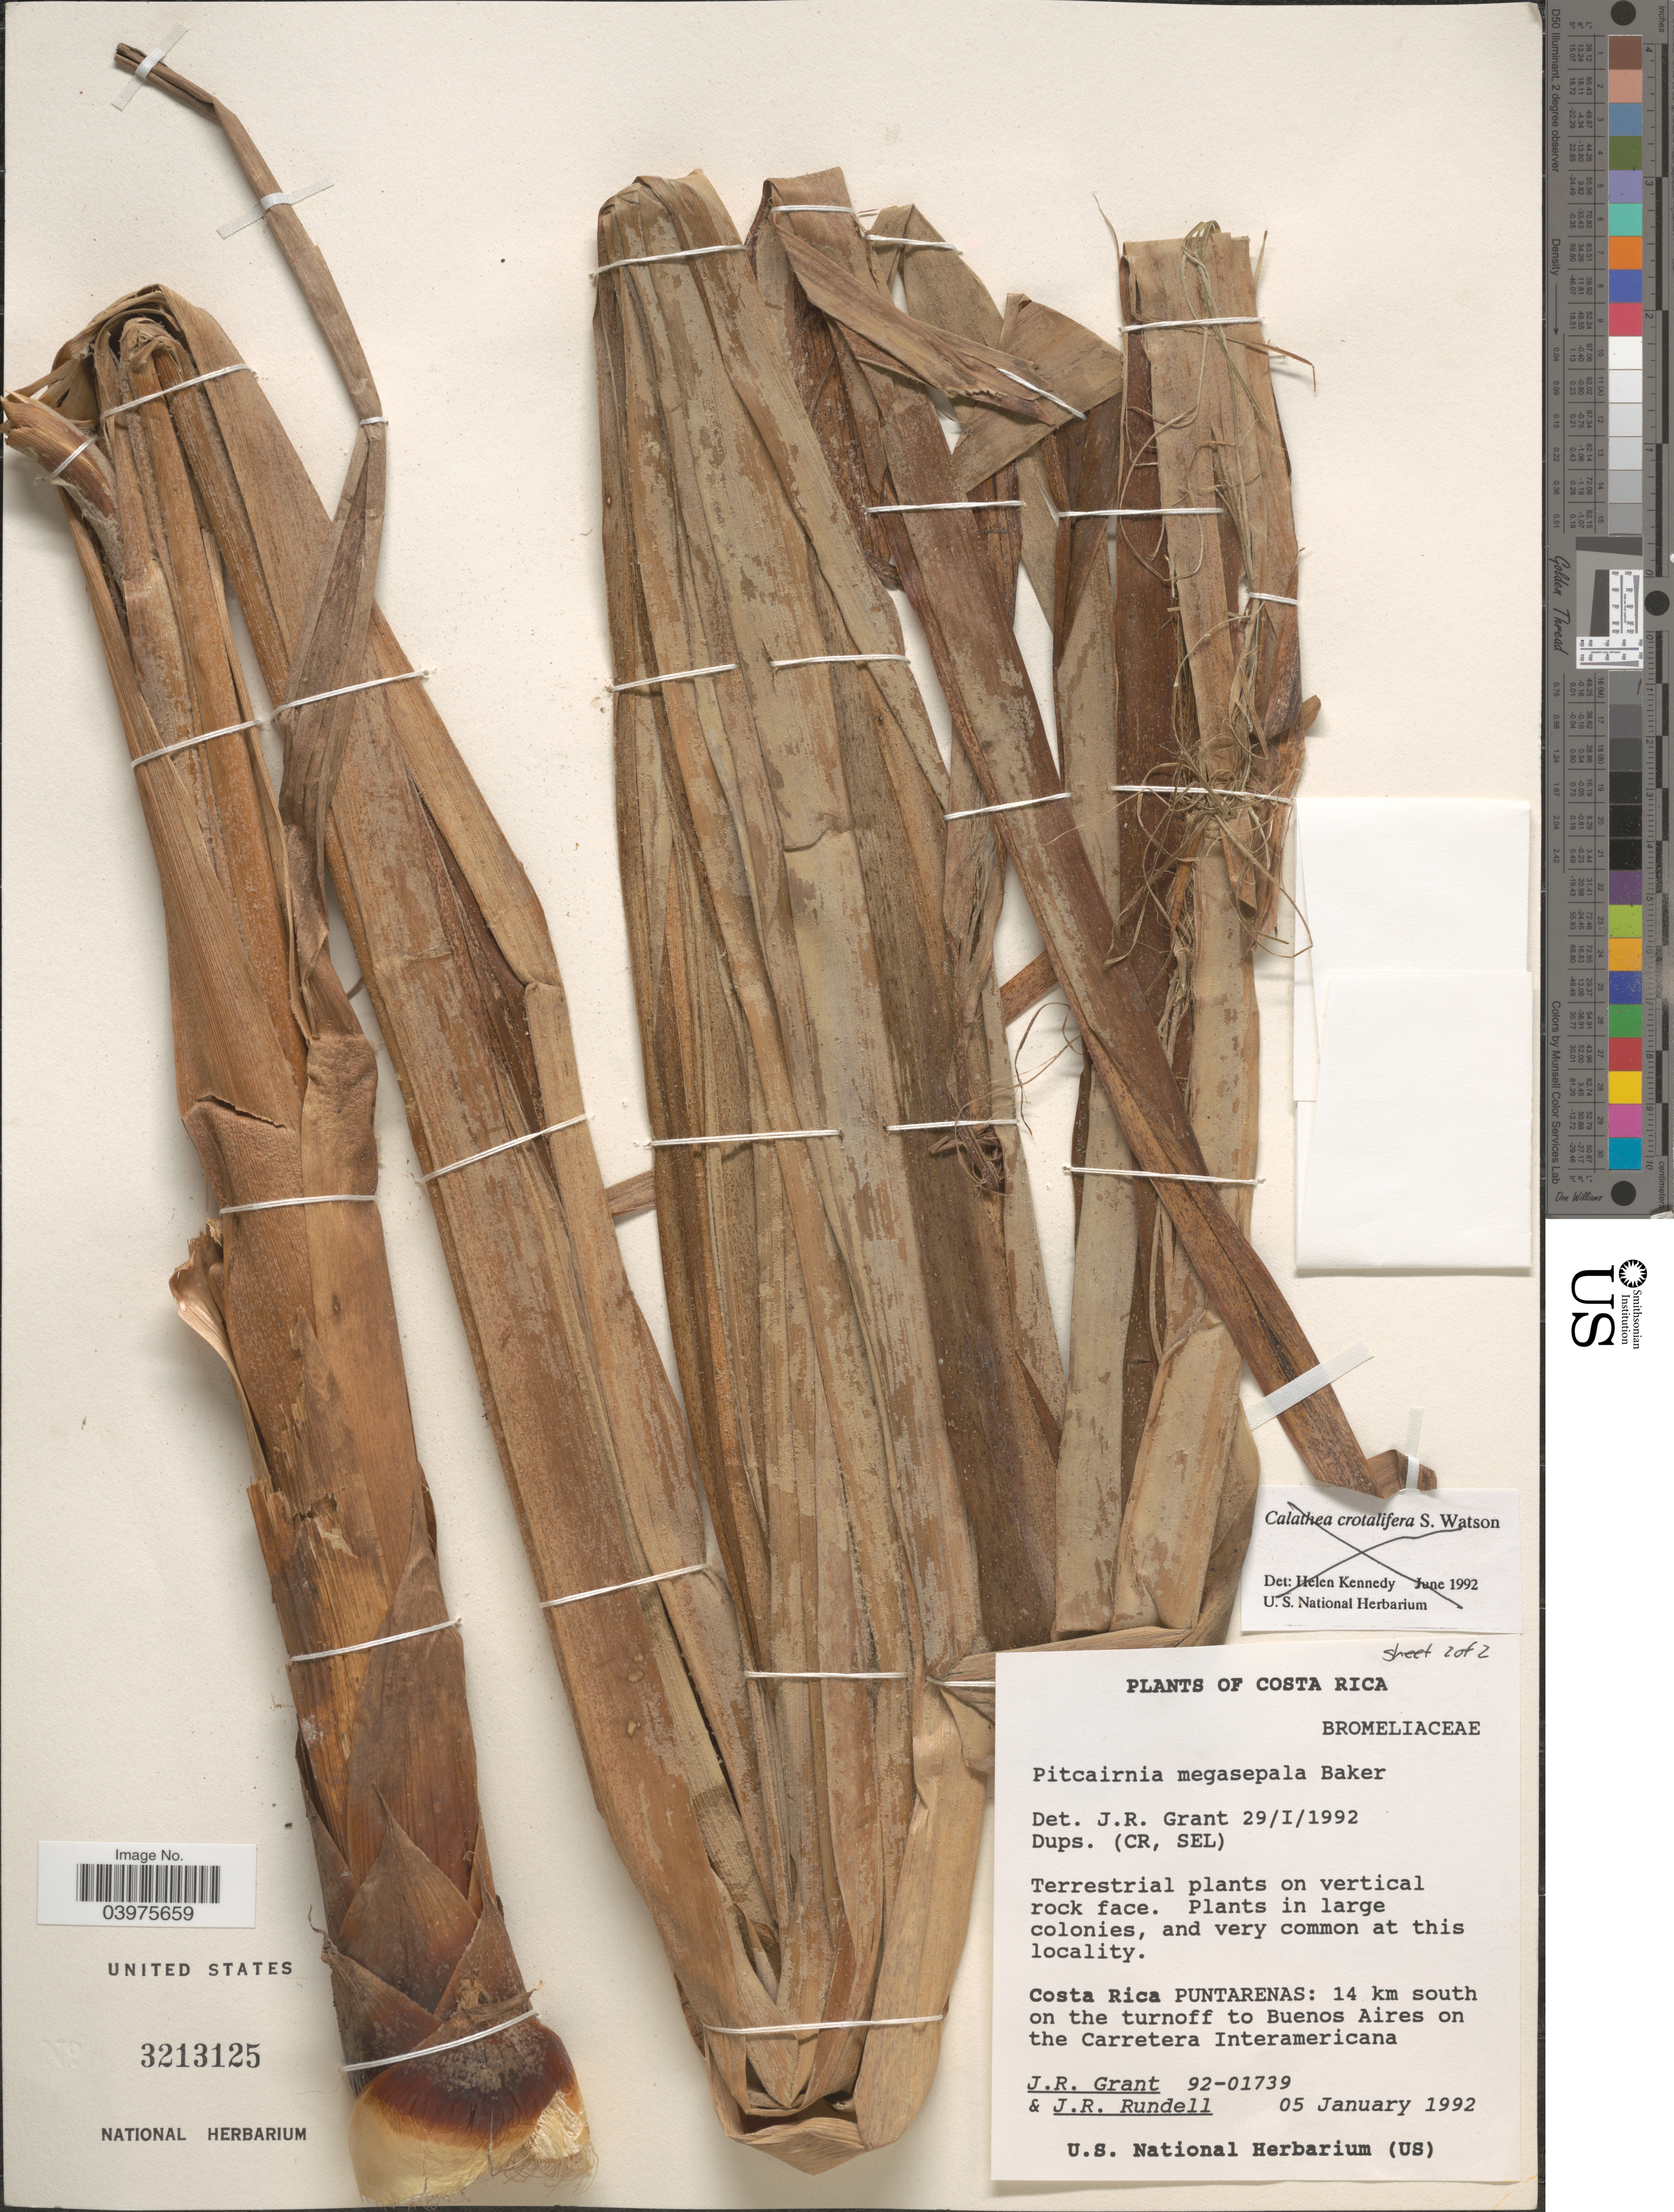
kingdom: Plantae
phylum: Tracheophyta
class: Liliopsida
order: Poales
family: Bromeliaceae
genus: Pitcairnia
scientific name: Pitcairnia megasepala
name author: Baker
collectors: J. Grant & J. R. Rundell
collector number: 92-01739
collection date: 1992-01-05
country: Costa Rica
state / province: Puntarenas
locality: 14 km south on the turnoff to Buenos Aires on the Carretera Interamerican.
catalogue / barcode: US 3213125